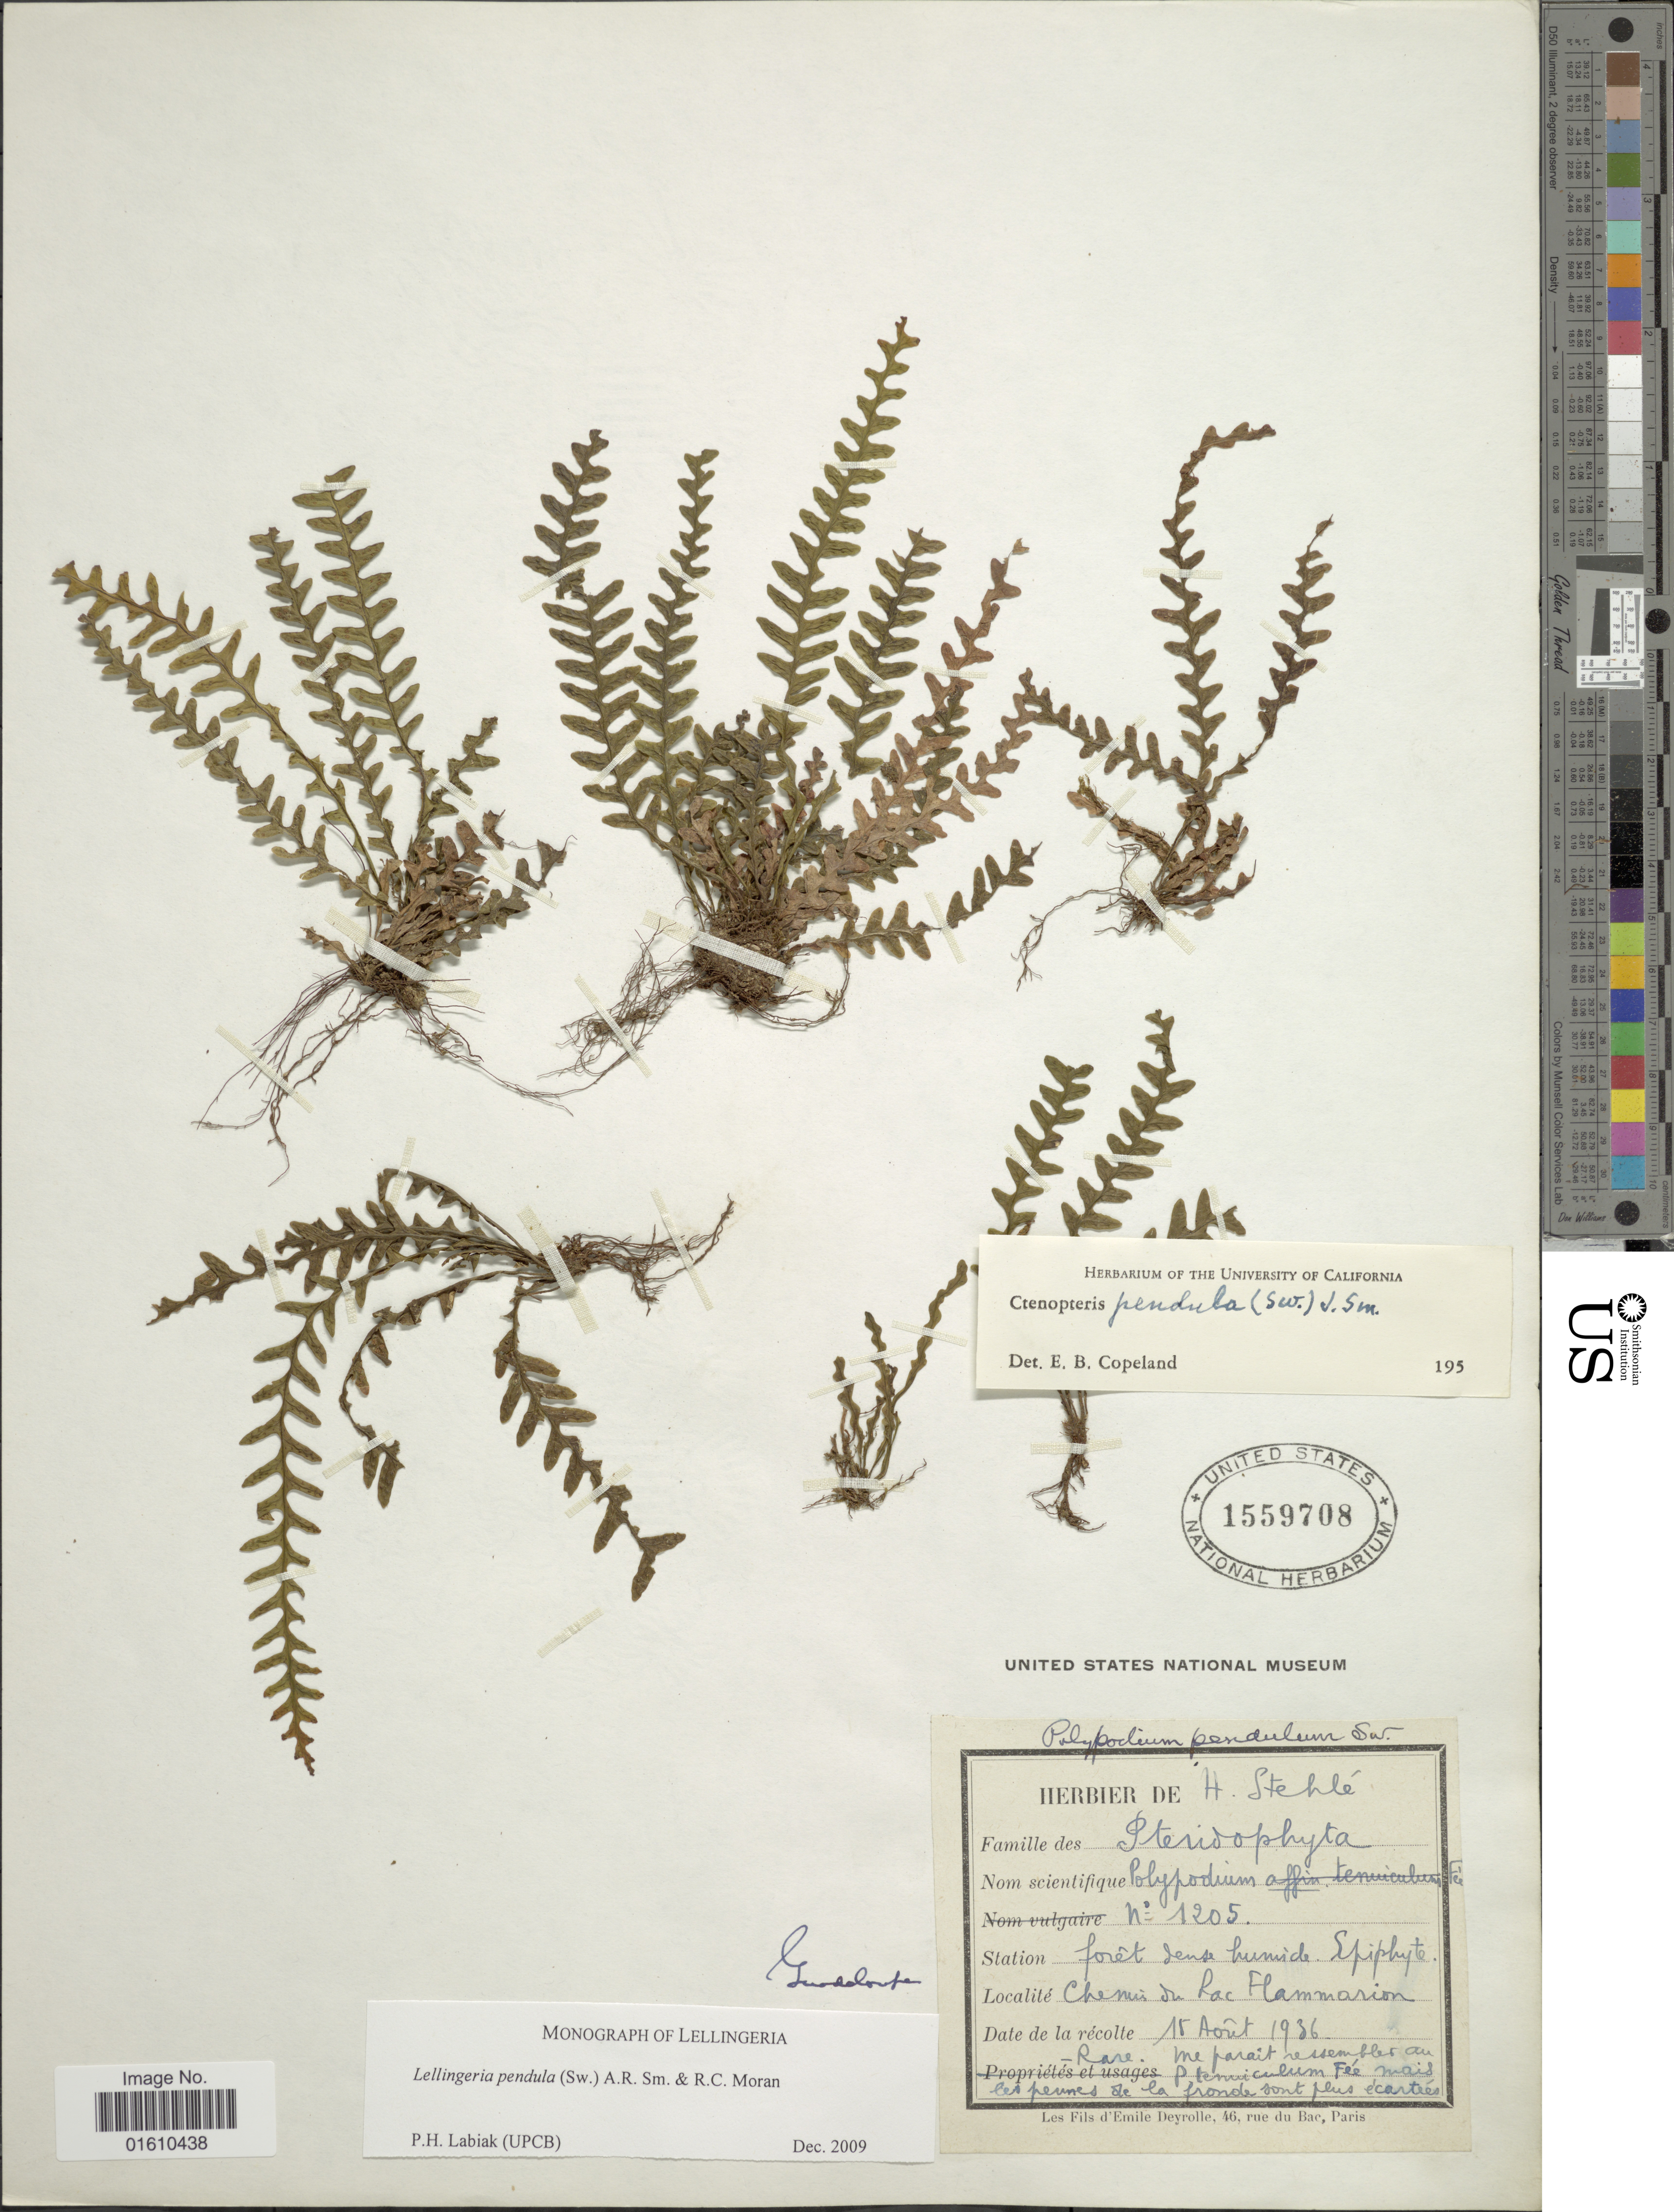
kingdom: Plantae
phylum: Tracheophyta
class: Polypodiopsida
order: Polypodiales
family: Polypodiaceae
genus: Lellingeria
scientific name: Lellingeria pendula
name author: (Sw.) A.R. Sm. & R.C. Moran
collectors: ex herb. H. Stehlé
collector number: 1205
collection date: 1936-08-15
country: Guadeloupe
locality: Forêt dense humide, Chemin du Lac Flammarion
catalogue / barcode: US 1559708